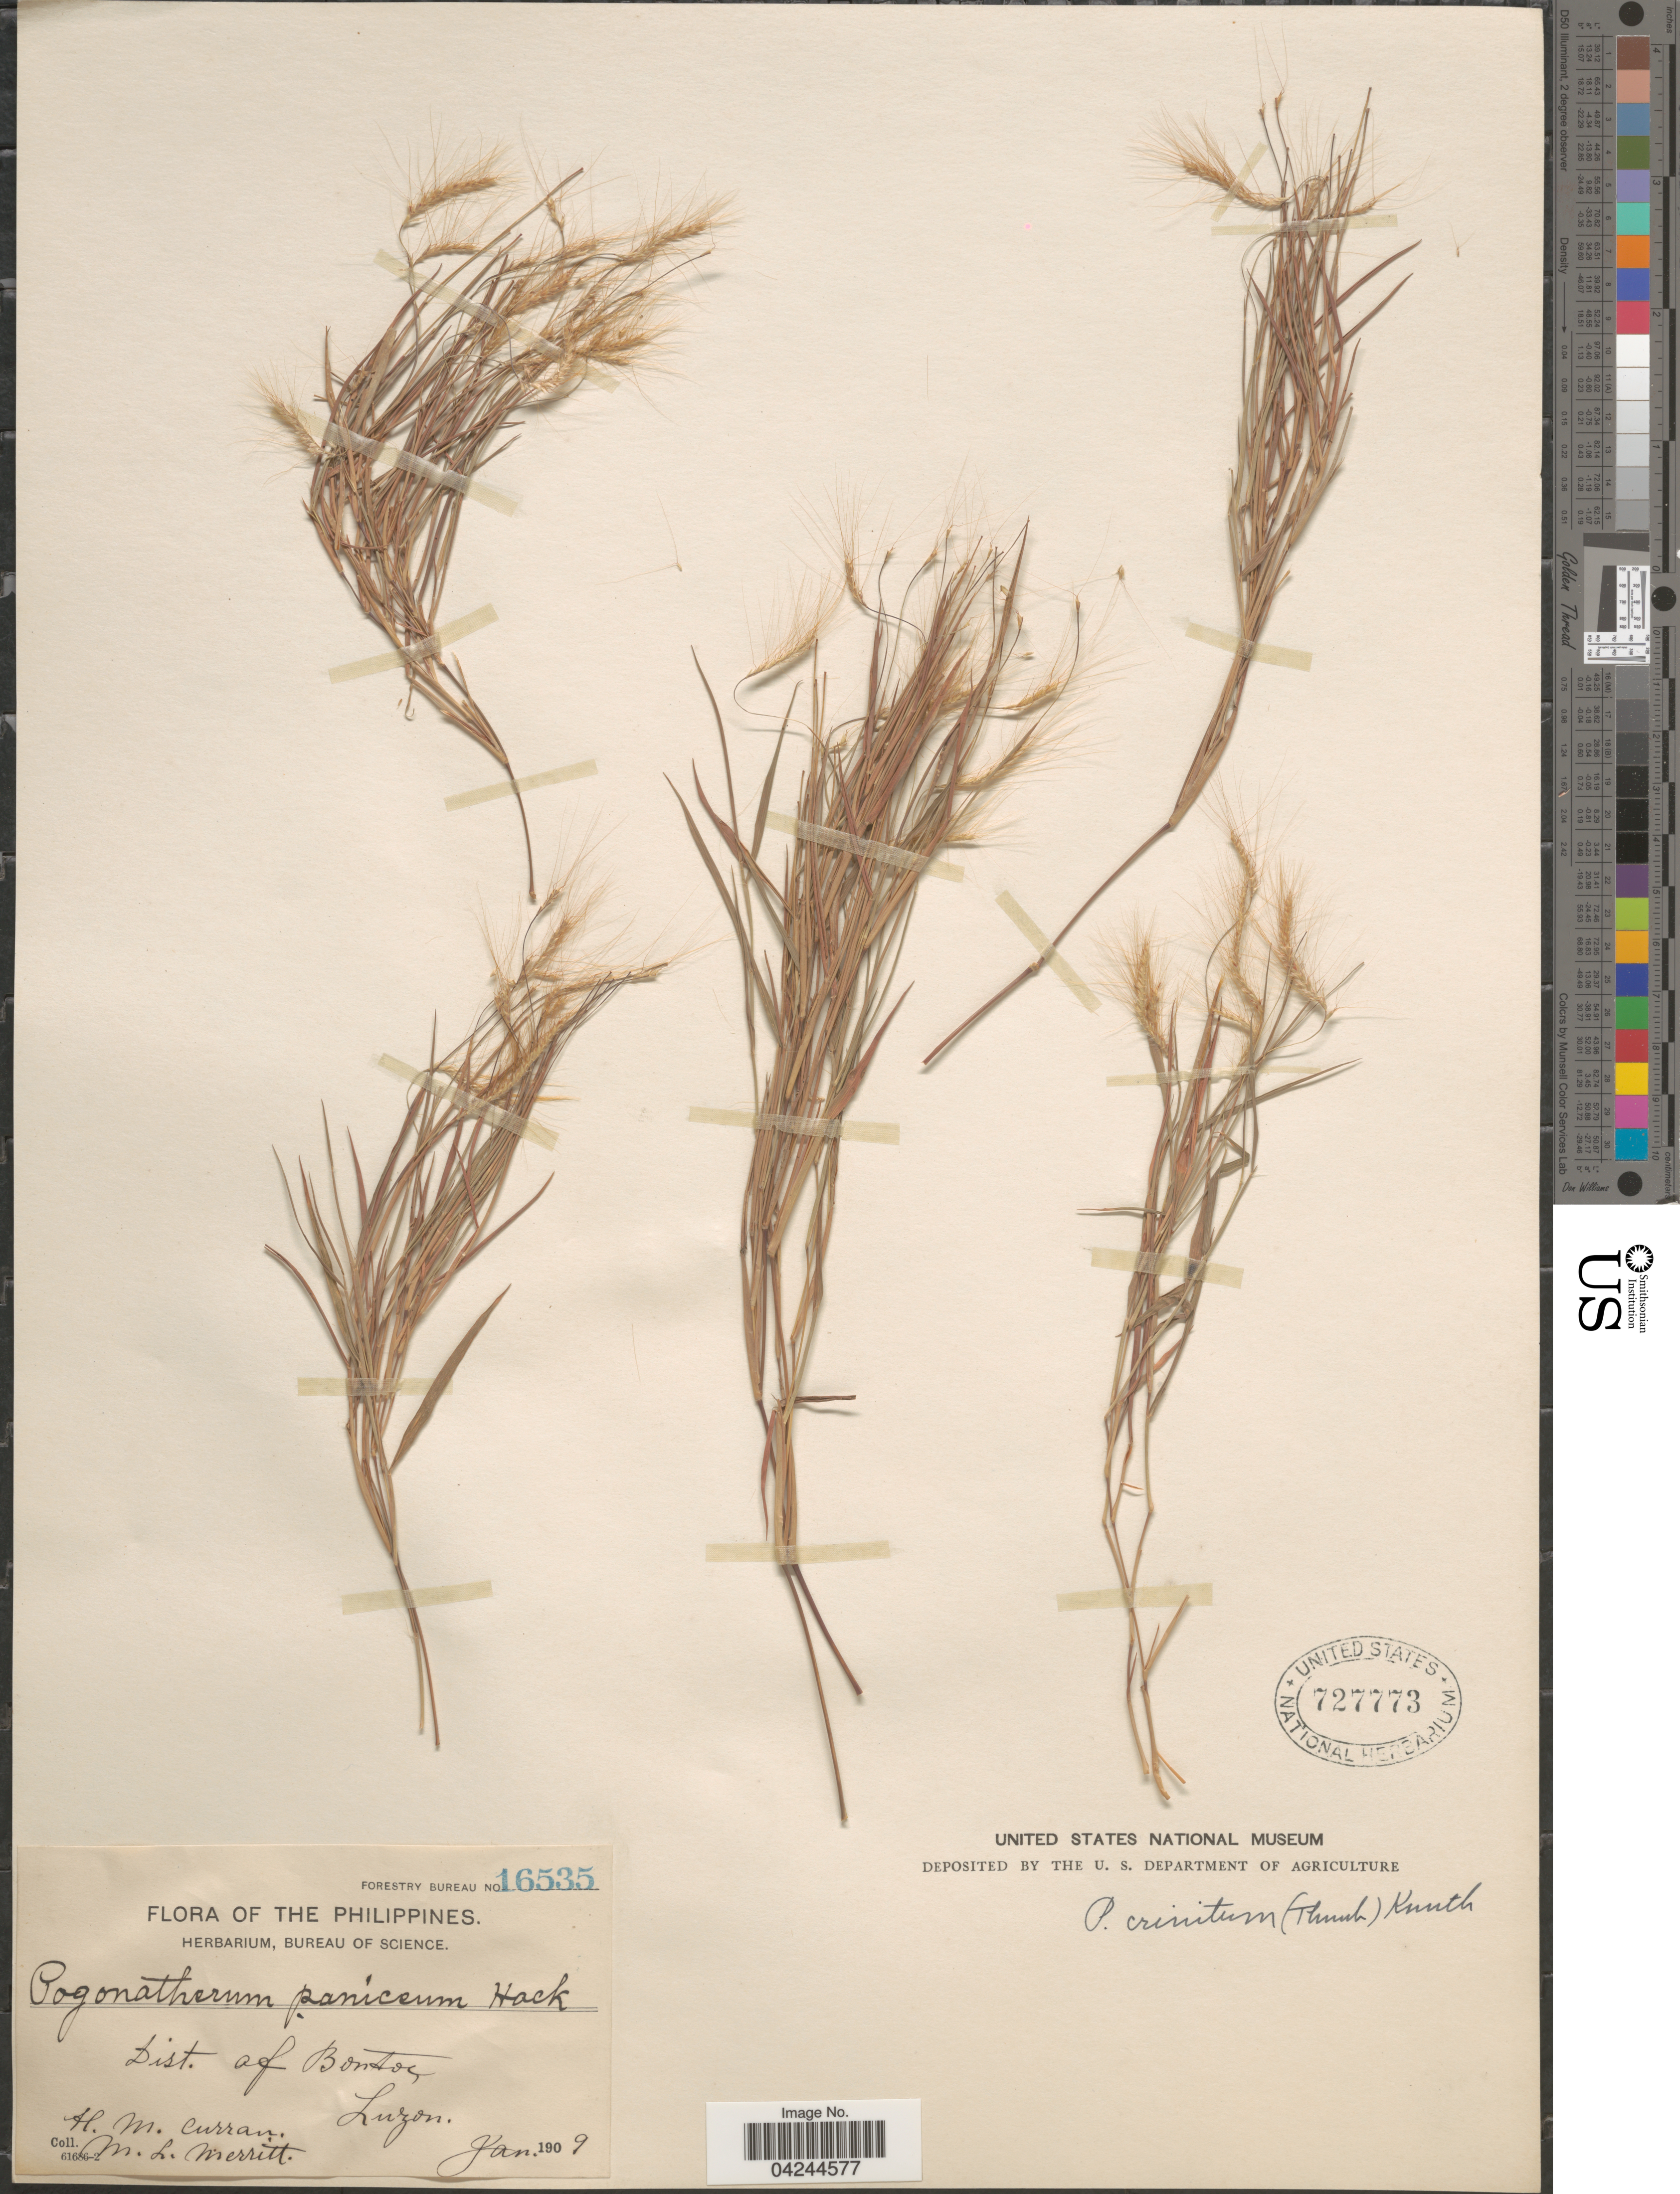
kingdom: Plantae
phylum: Tracheophyta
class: Liliopsida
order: Poales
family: Poaceae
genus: Pogonatherum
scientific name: Pogonatherum crinitum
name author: (Thunb.) Kunth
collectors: H. M. Curran & M. L. Merritt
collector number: Forestry Bureau 16535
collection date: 1909-01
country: Philippines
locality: Dist. of Bontoc. Luzon.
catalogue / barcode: US 727773